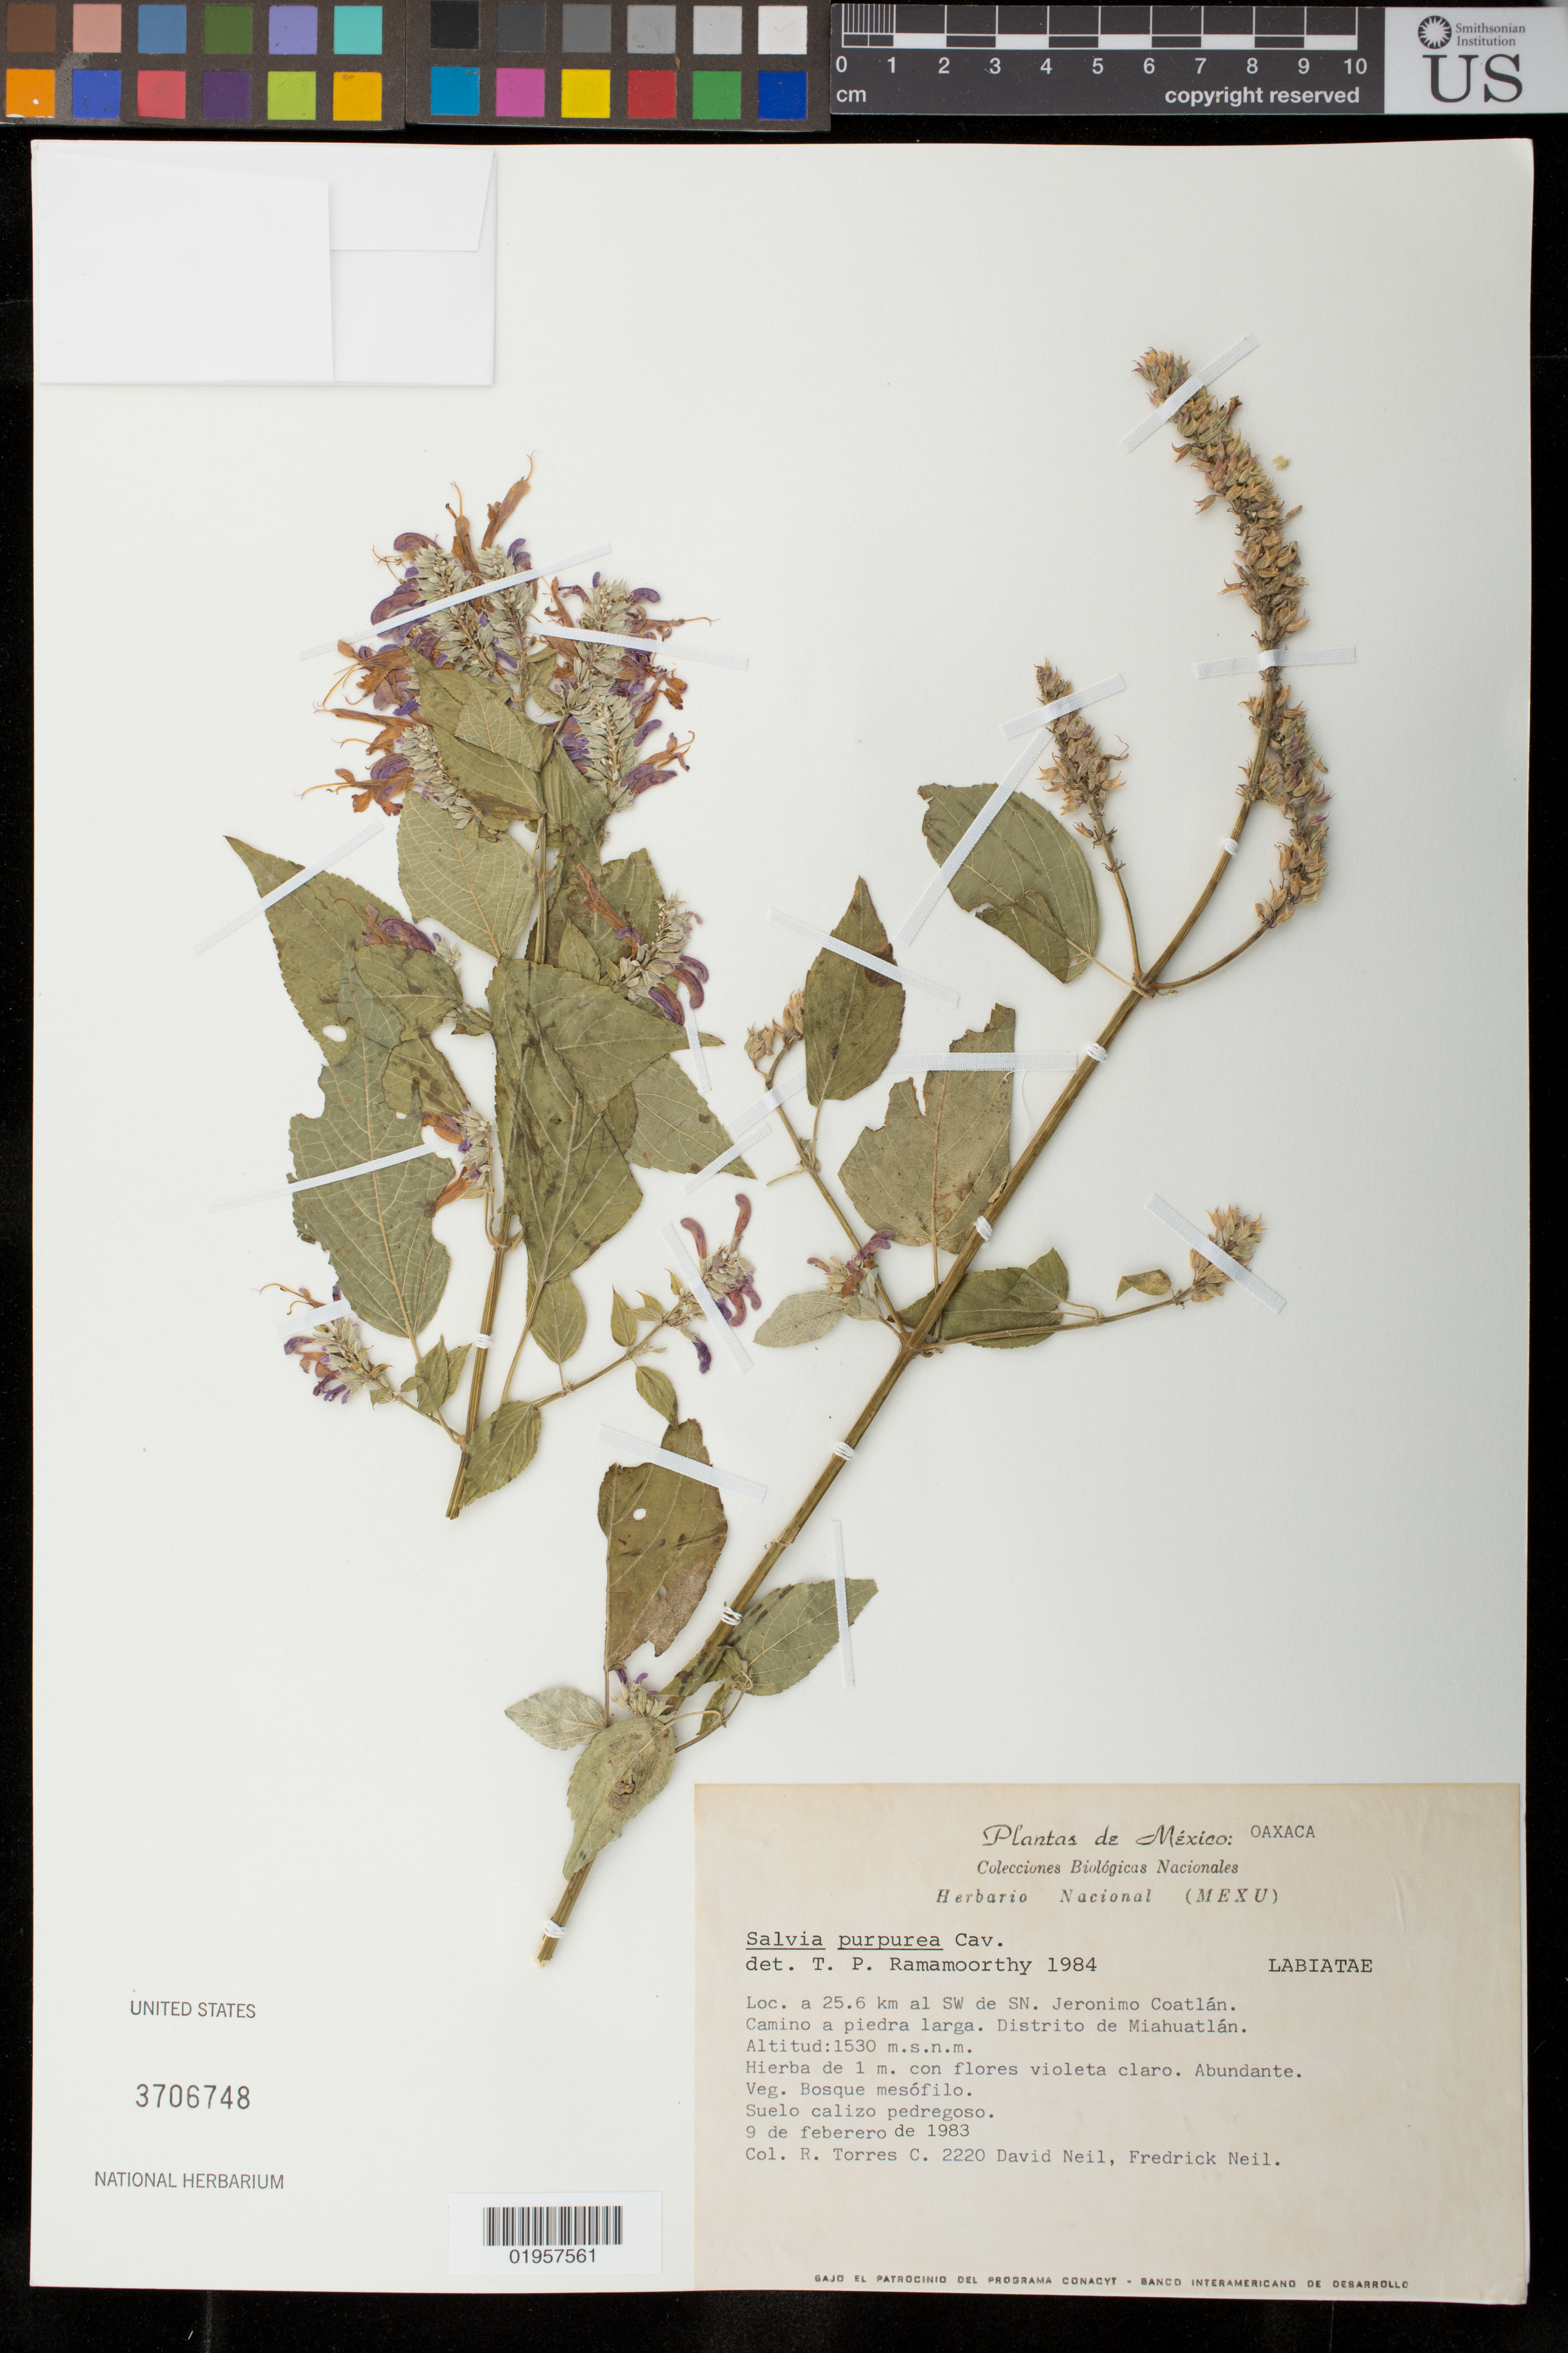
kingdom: Plantae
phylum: Tracheophyta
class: Magnoliopsida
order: Lamiales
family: Lamiaceae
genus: Salvia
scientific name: Salvia purpurea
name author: Cav.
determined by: Ramamoorthy, T. P.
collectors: R. Torres C., D. A. Neil & F. Neil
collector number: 2220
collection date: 1983-02-09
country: Mexico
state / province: Oaxaca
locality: Distrito de Miahuatlán; 25.6 km al SW de SN. Jeronimo Coatlán. Camino a piedra larga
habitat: Bosque mesófila; abundante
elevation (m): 1530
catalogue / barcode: US 3706748